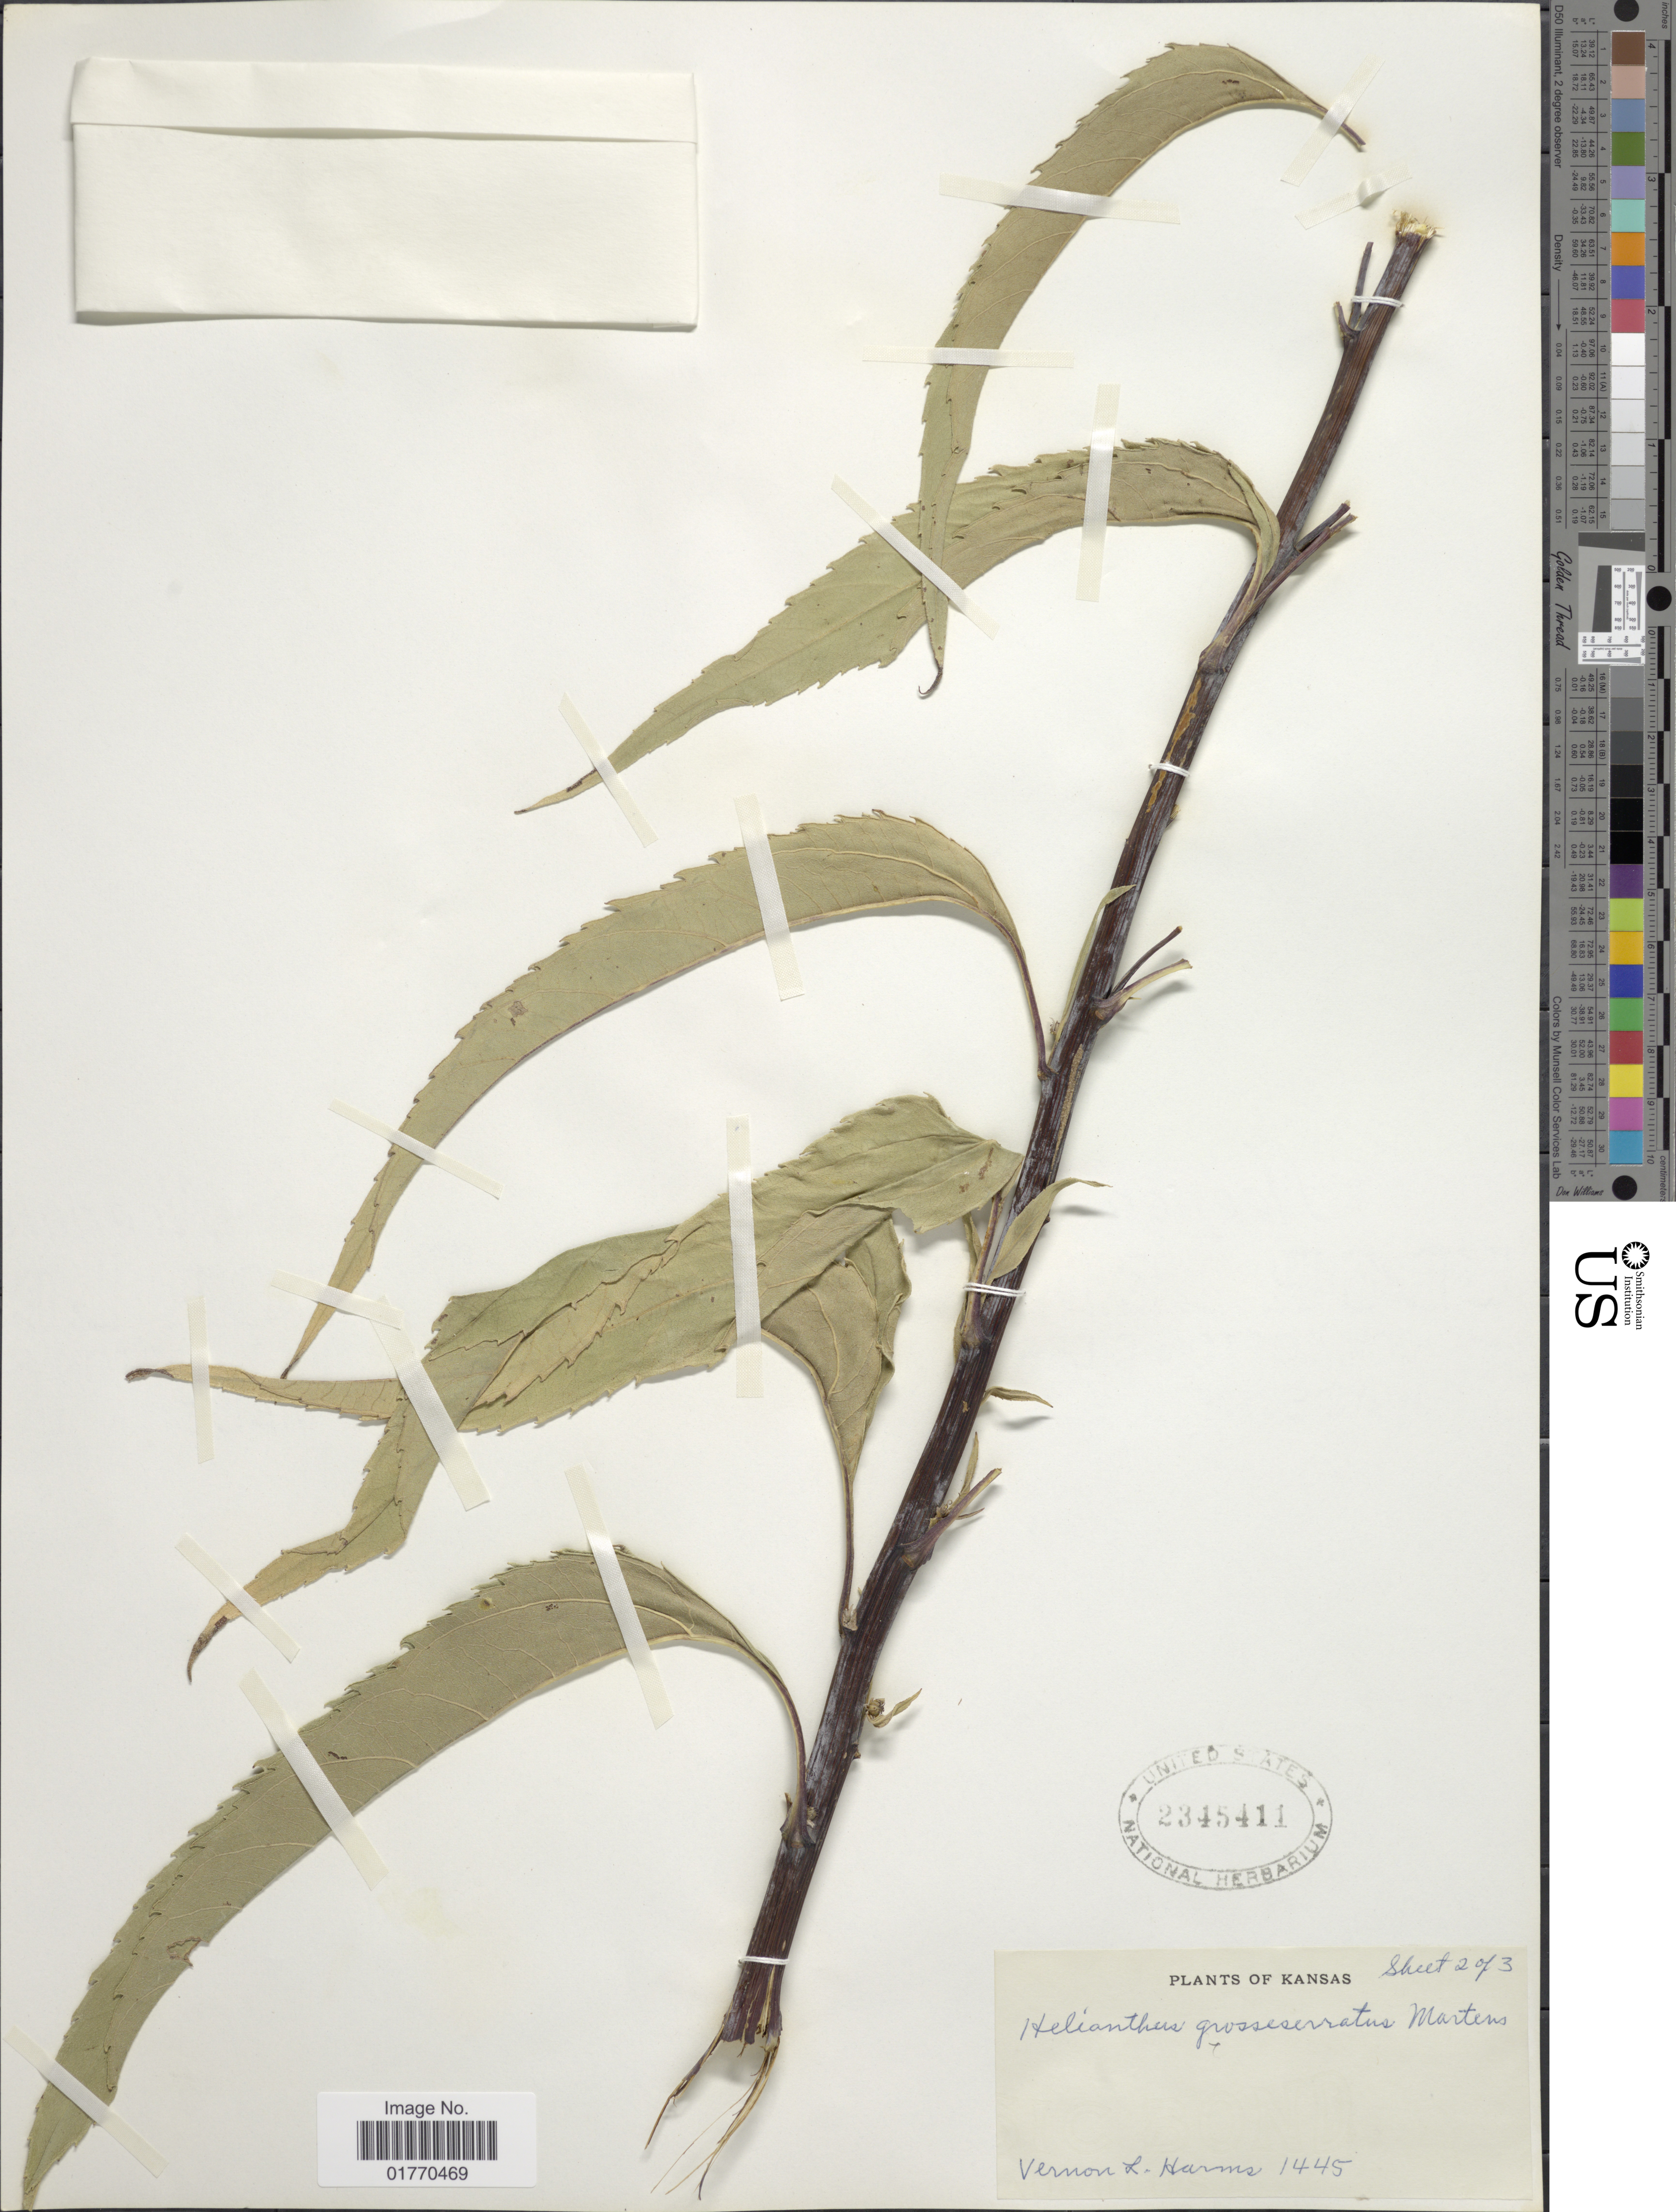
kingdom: Plantae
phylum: Tracheophyta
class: Magnoliopsida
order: Asterales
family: Asteraceae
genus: Helianthus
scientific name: Helianthus grosseserratus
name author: M. Martens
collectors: V. Harms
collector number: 1445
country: United States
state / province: Kansas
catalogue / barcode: US 2345411